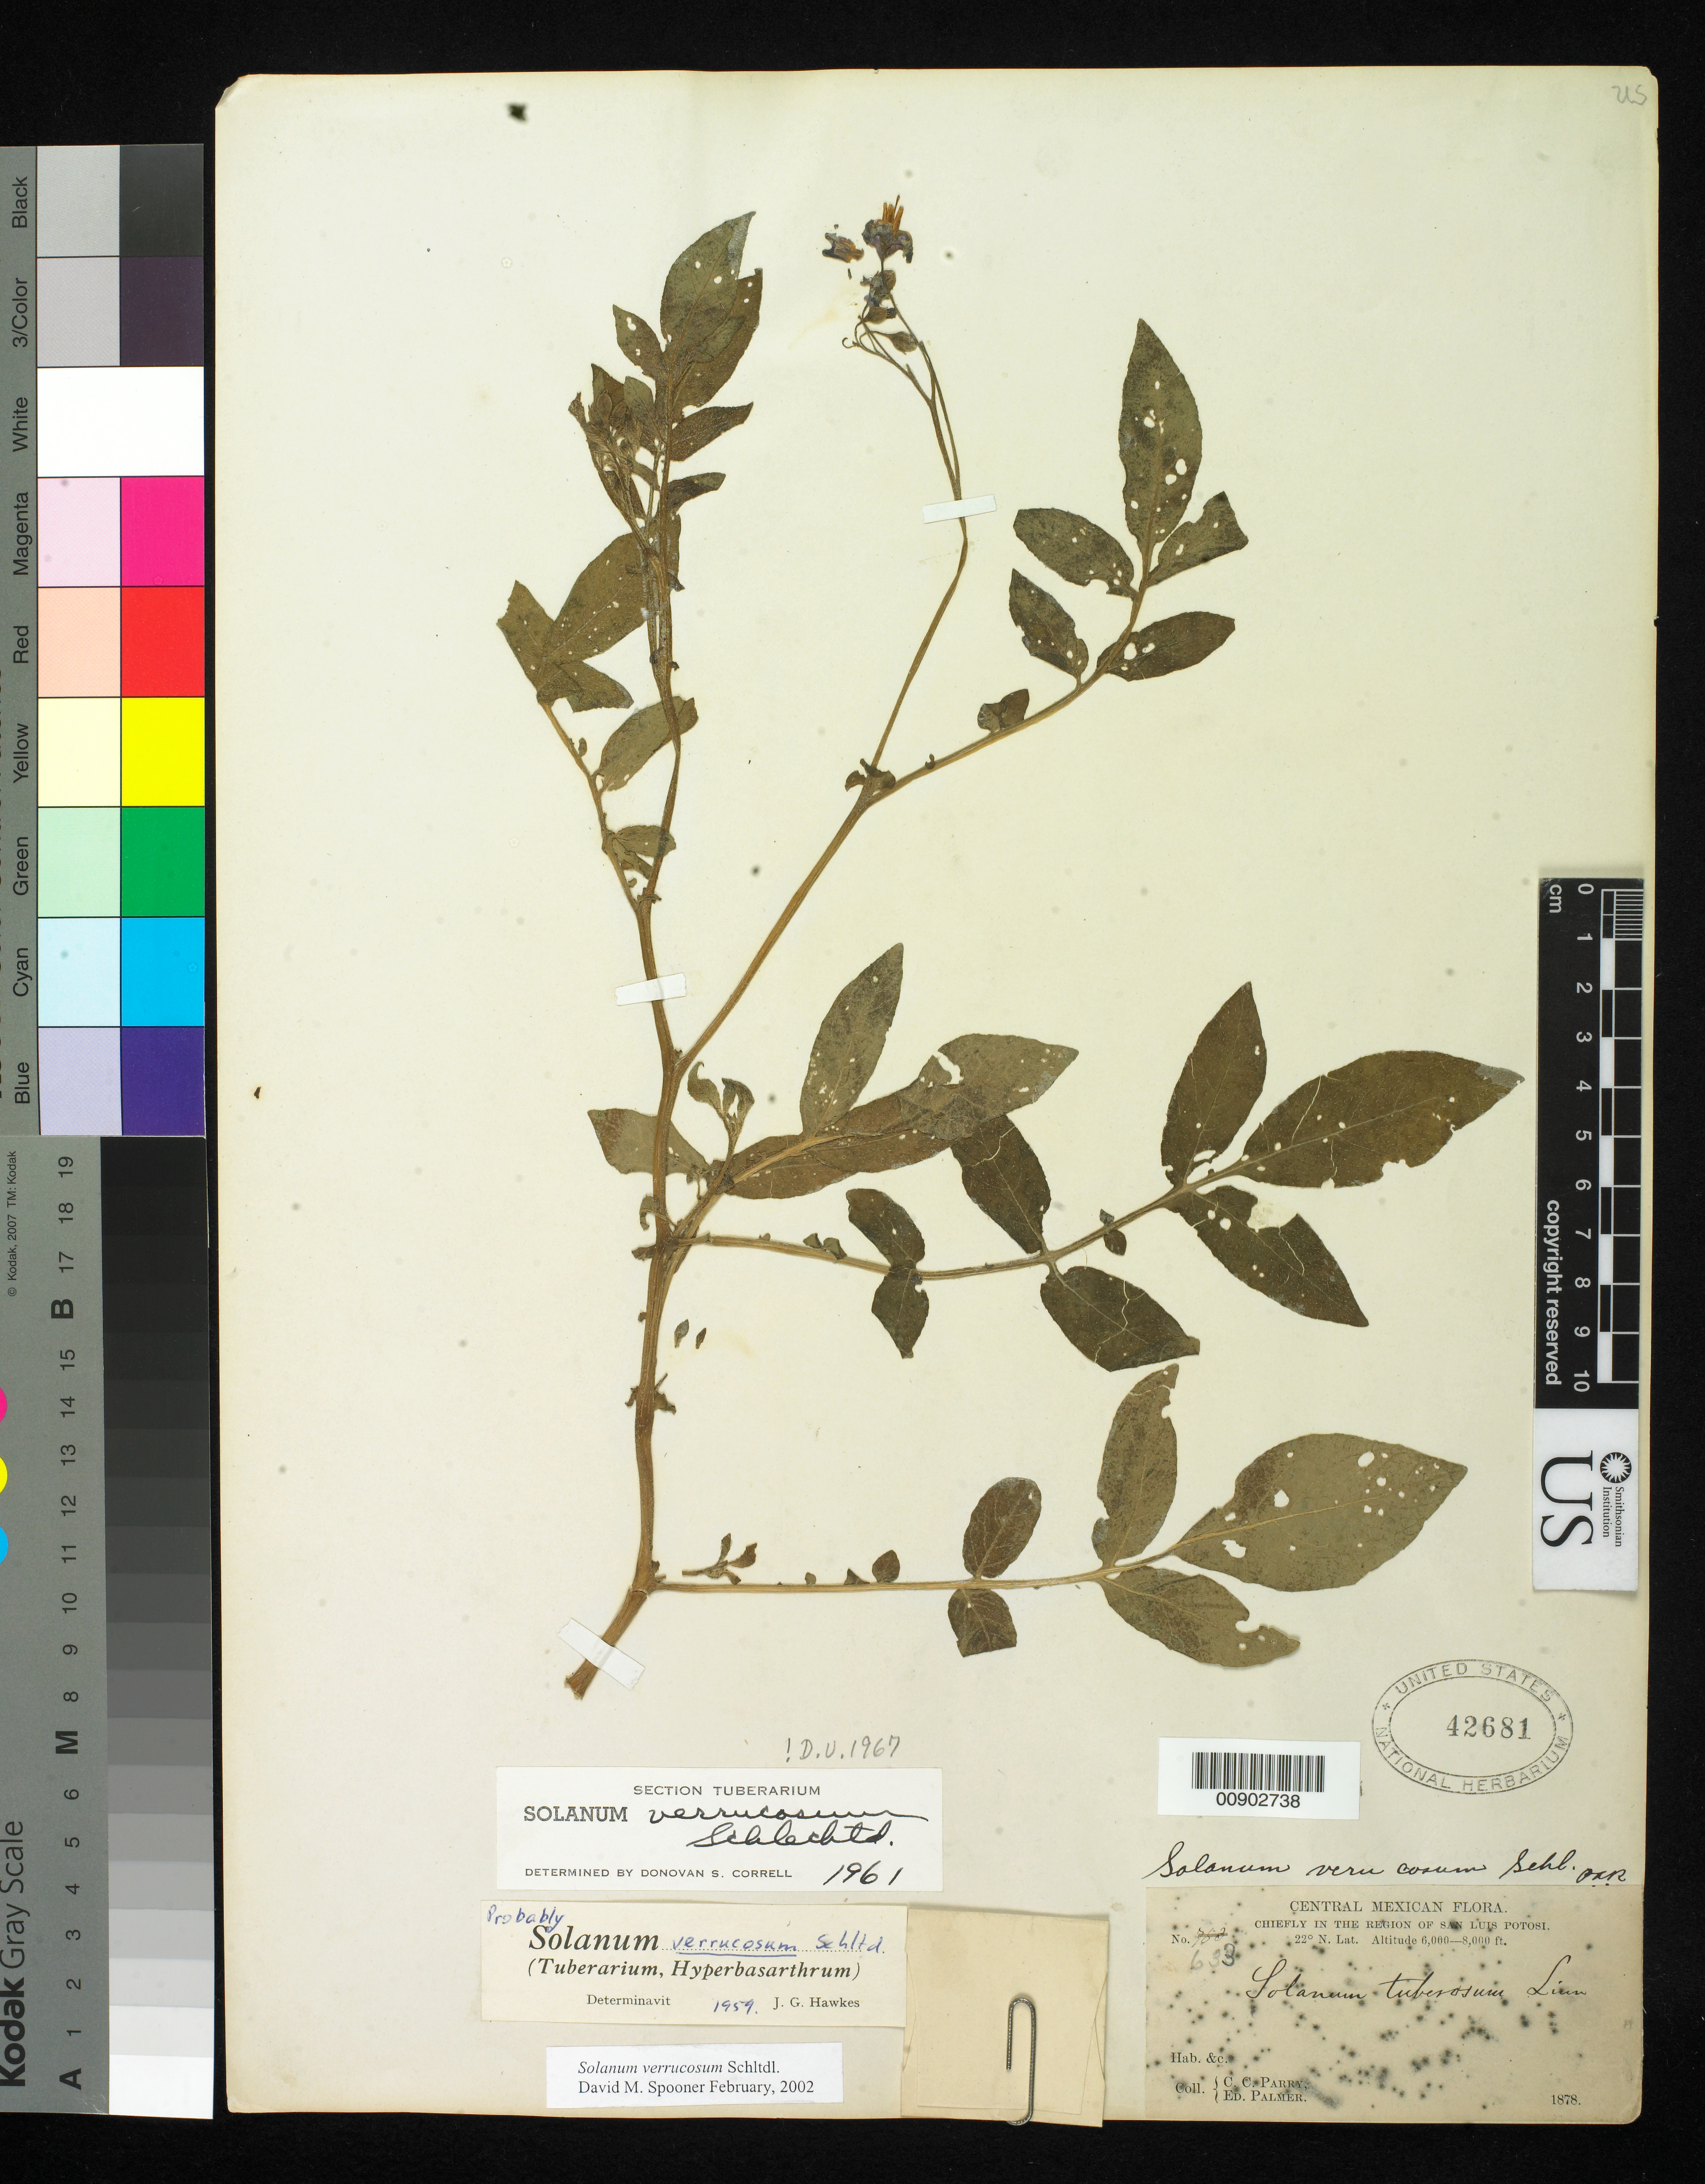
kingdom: Plantae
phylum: Tracheophyta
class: Magnoliopsida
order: Solanales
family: Solanaceae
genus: Solanum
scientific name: Solanum verrucosum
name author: Schltdl.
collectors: C. C. Parry & E. Palmer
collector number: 633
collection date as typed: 1878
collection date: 1878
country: Mexico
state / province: San Luis Potosí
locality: Chiefly in the region of San Luis Potosí.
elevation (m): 1829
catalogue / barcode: US 42681